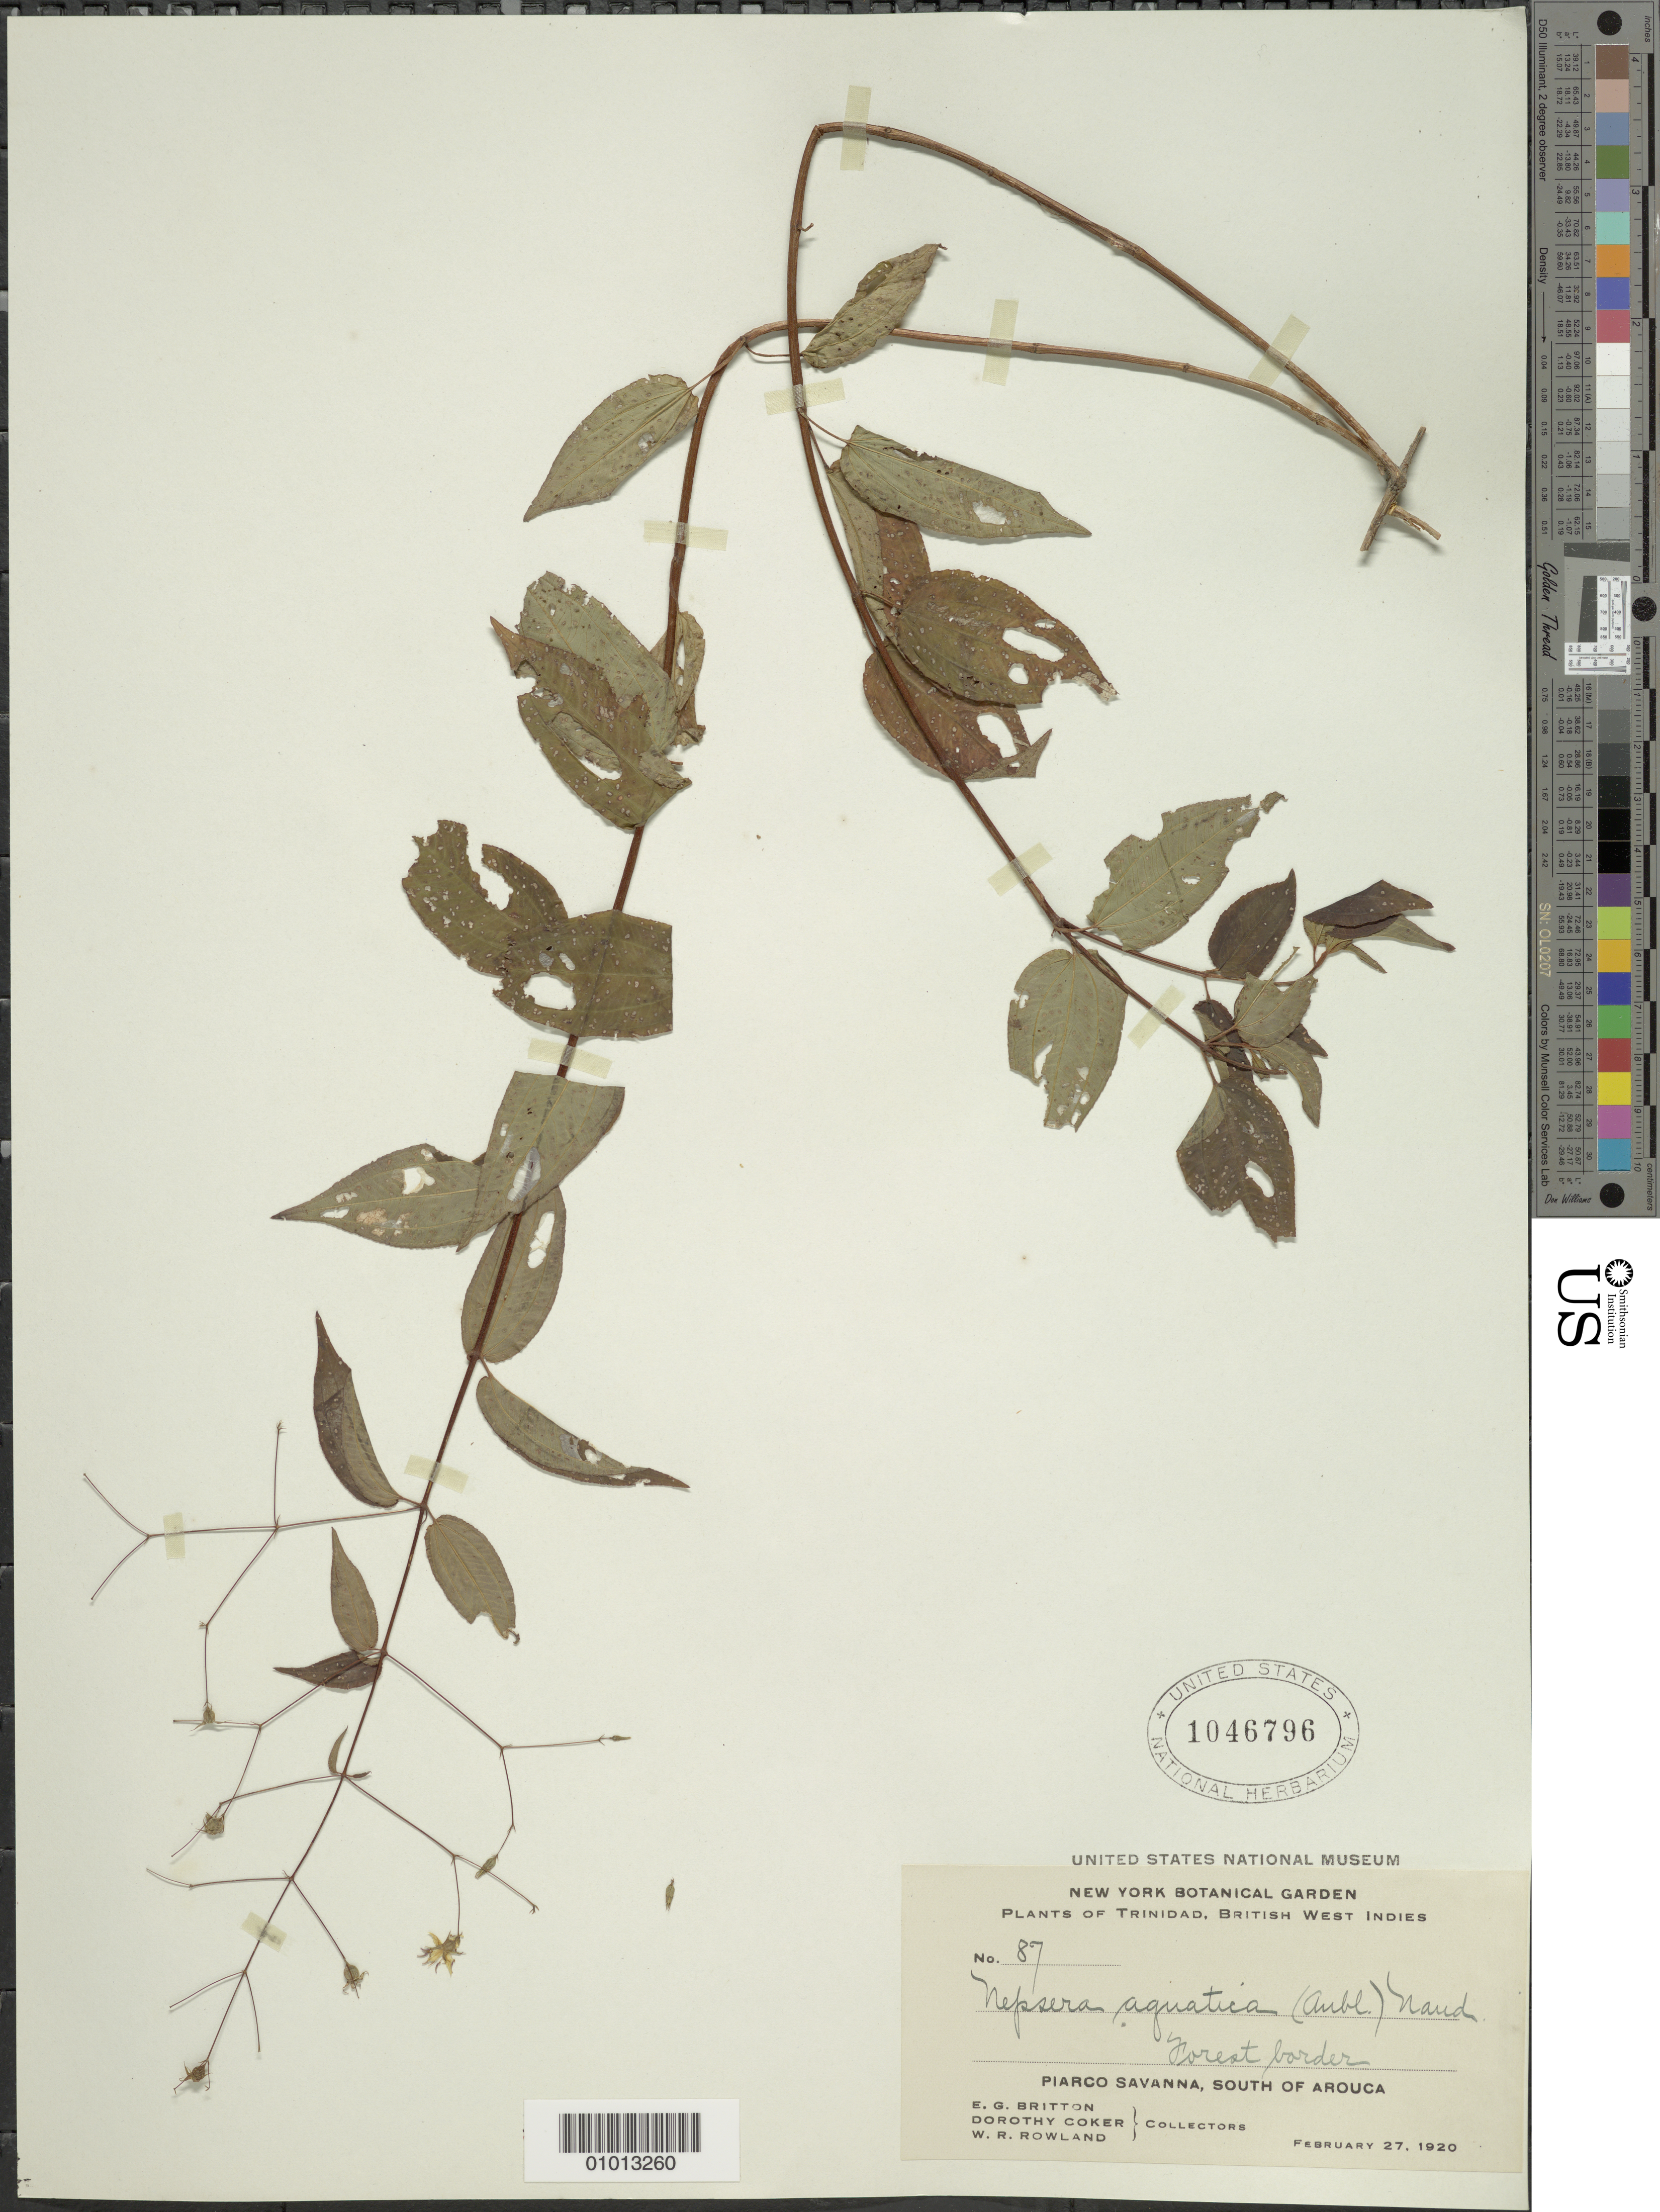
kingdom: Plantae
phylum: Tracheophyta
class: Magnoliopsida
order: Myrtales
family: Melastomataceae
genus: Nepsera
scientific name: Nepsera aquatica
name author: (Aubl.) Naudin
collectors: E. G. Britton, D. Coker & W. Rowland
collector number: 87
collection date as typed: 27 Feb 1920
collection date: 1920-02-27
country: Trinidad and Tobago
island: Trinidad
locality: Piarco Savanna, south of Arouca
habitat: Forest border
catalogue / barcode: US 1046796